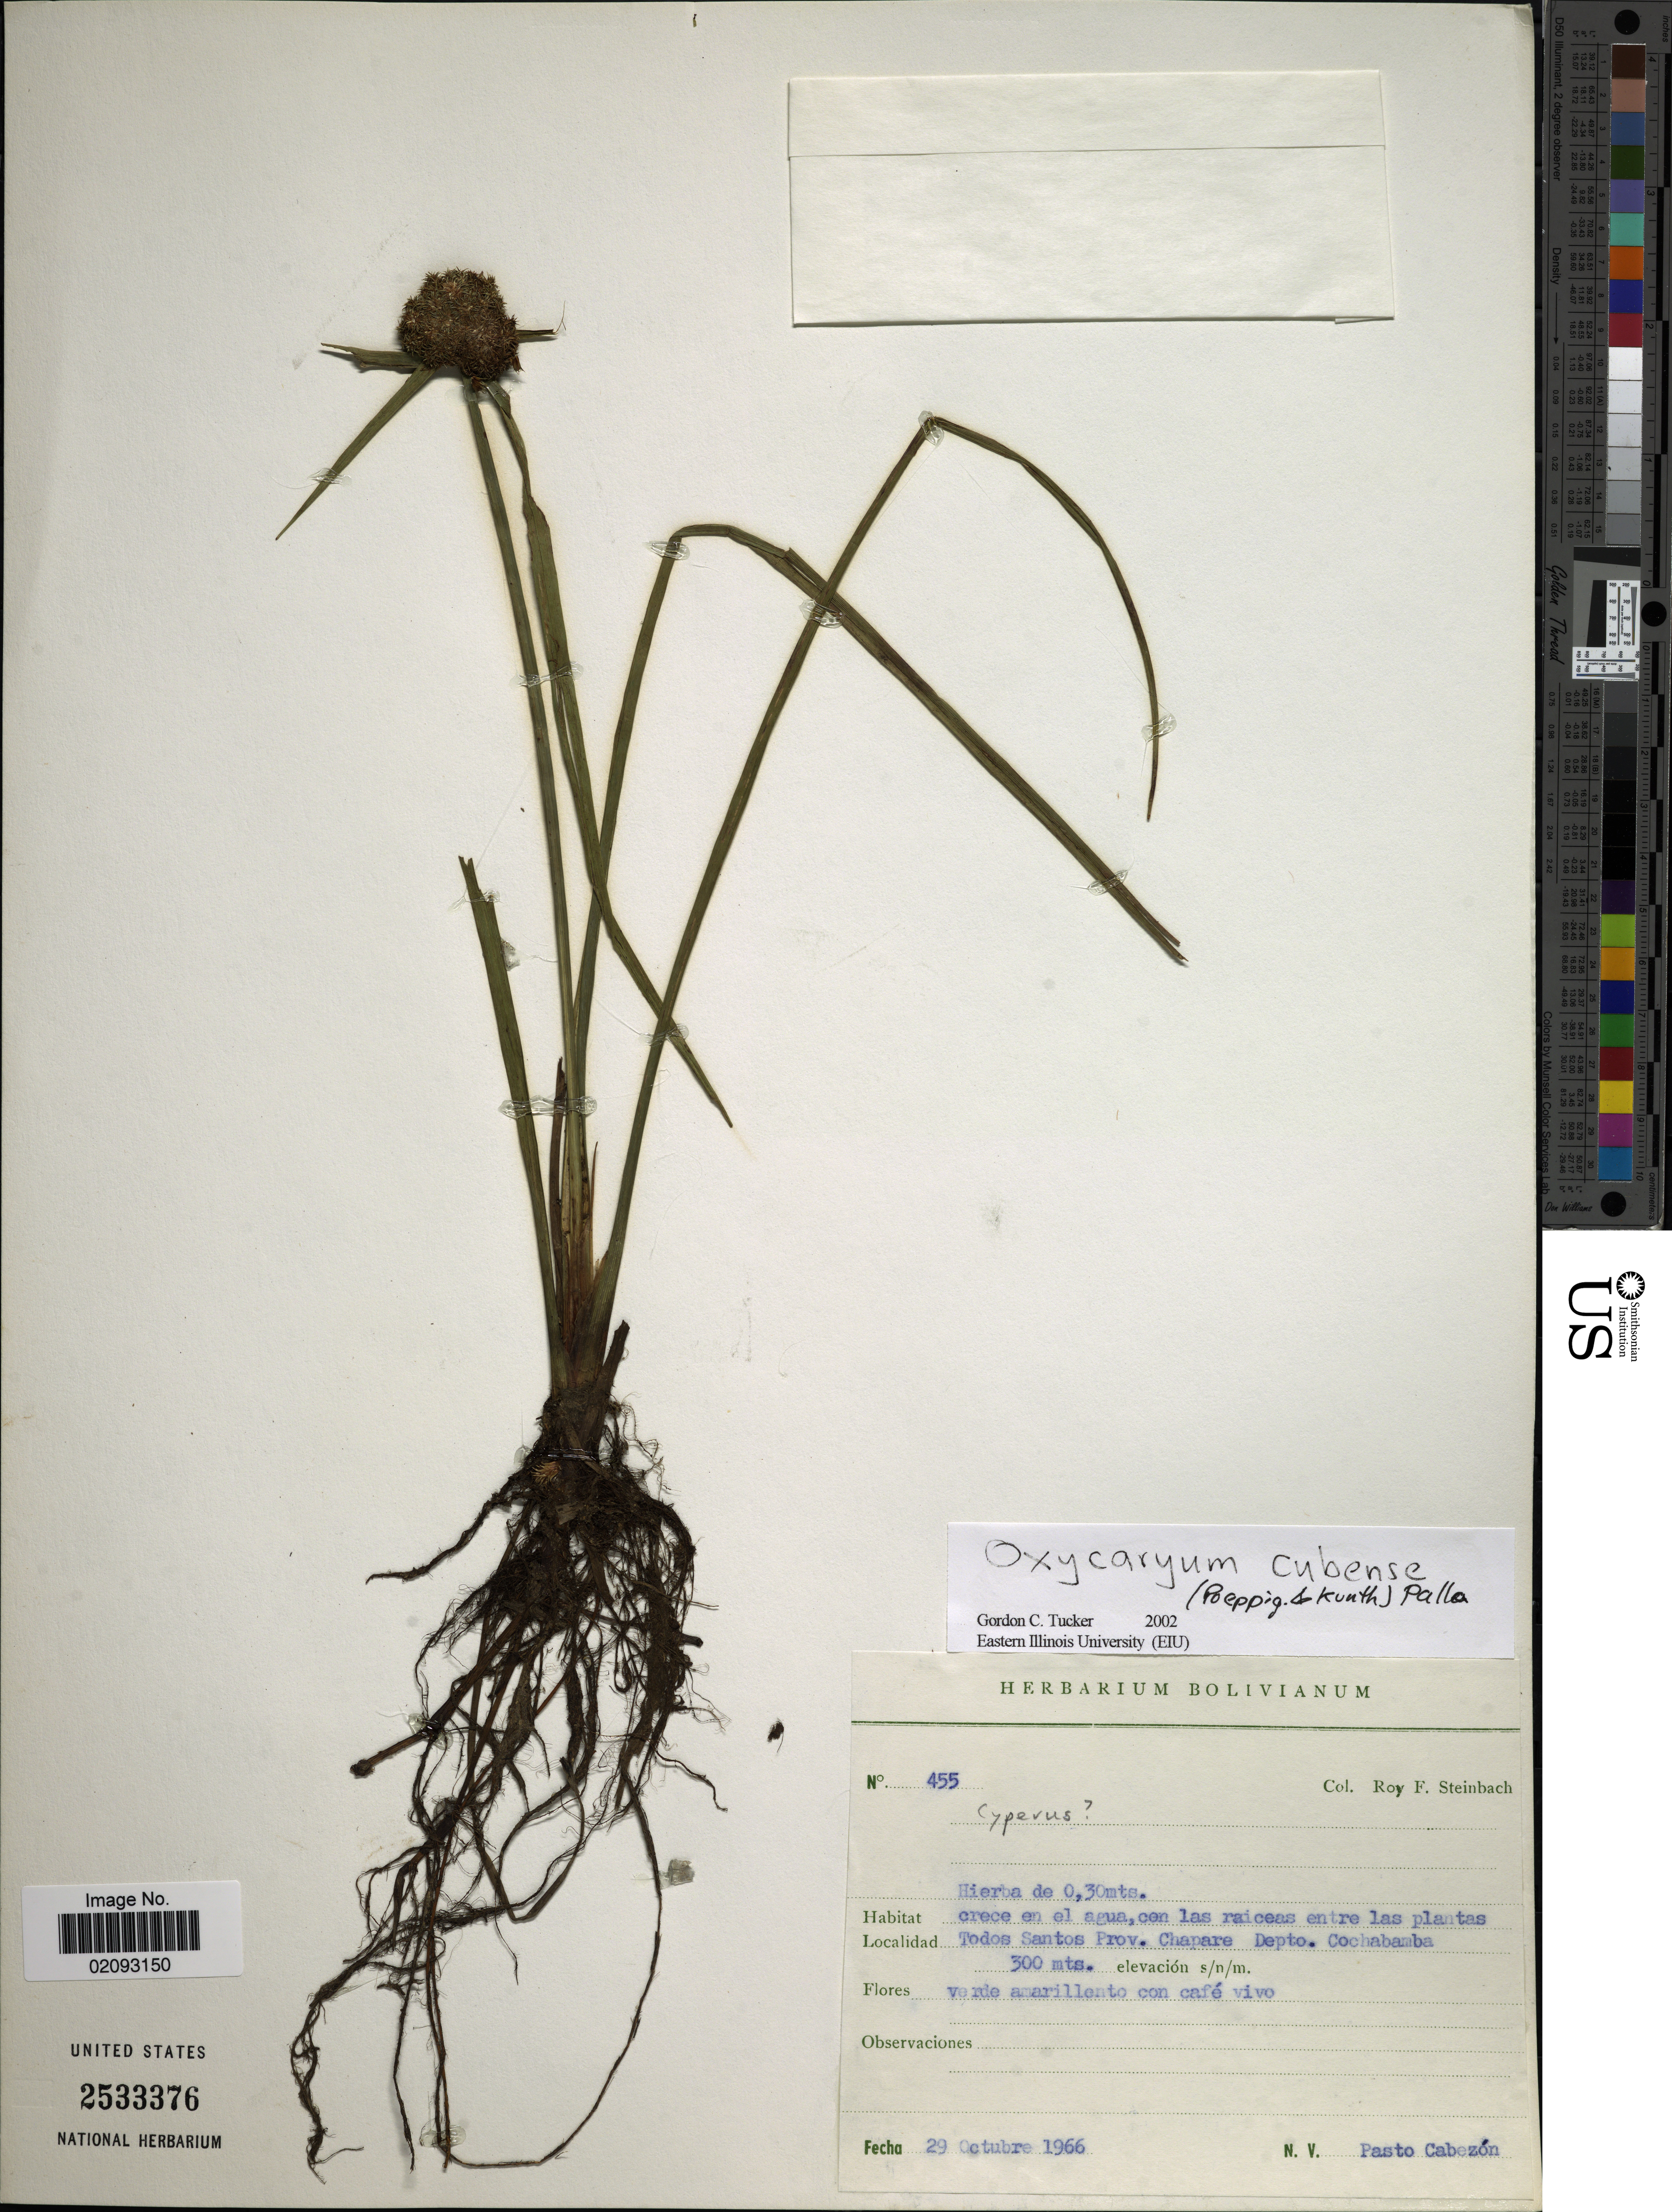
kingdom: Plantae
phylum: Tracheophyta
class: Liliopsida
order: Poales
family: Cyperaceae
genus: Cyperus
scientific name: Cyperus blepharoleptos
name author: Steud.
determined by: Strong, M. T., (US), Smithsonian Institution - National Museum of Natural History (UNITED STATES)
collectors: R. F. Steinbach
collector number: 455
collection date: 1966-10-29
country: Bolivia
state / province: Cochabamba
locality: Todos Santos Prov. Chapare, Depto Cochabamba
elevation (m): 300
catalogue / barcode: US 2533376